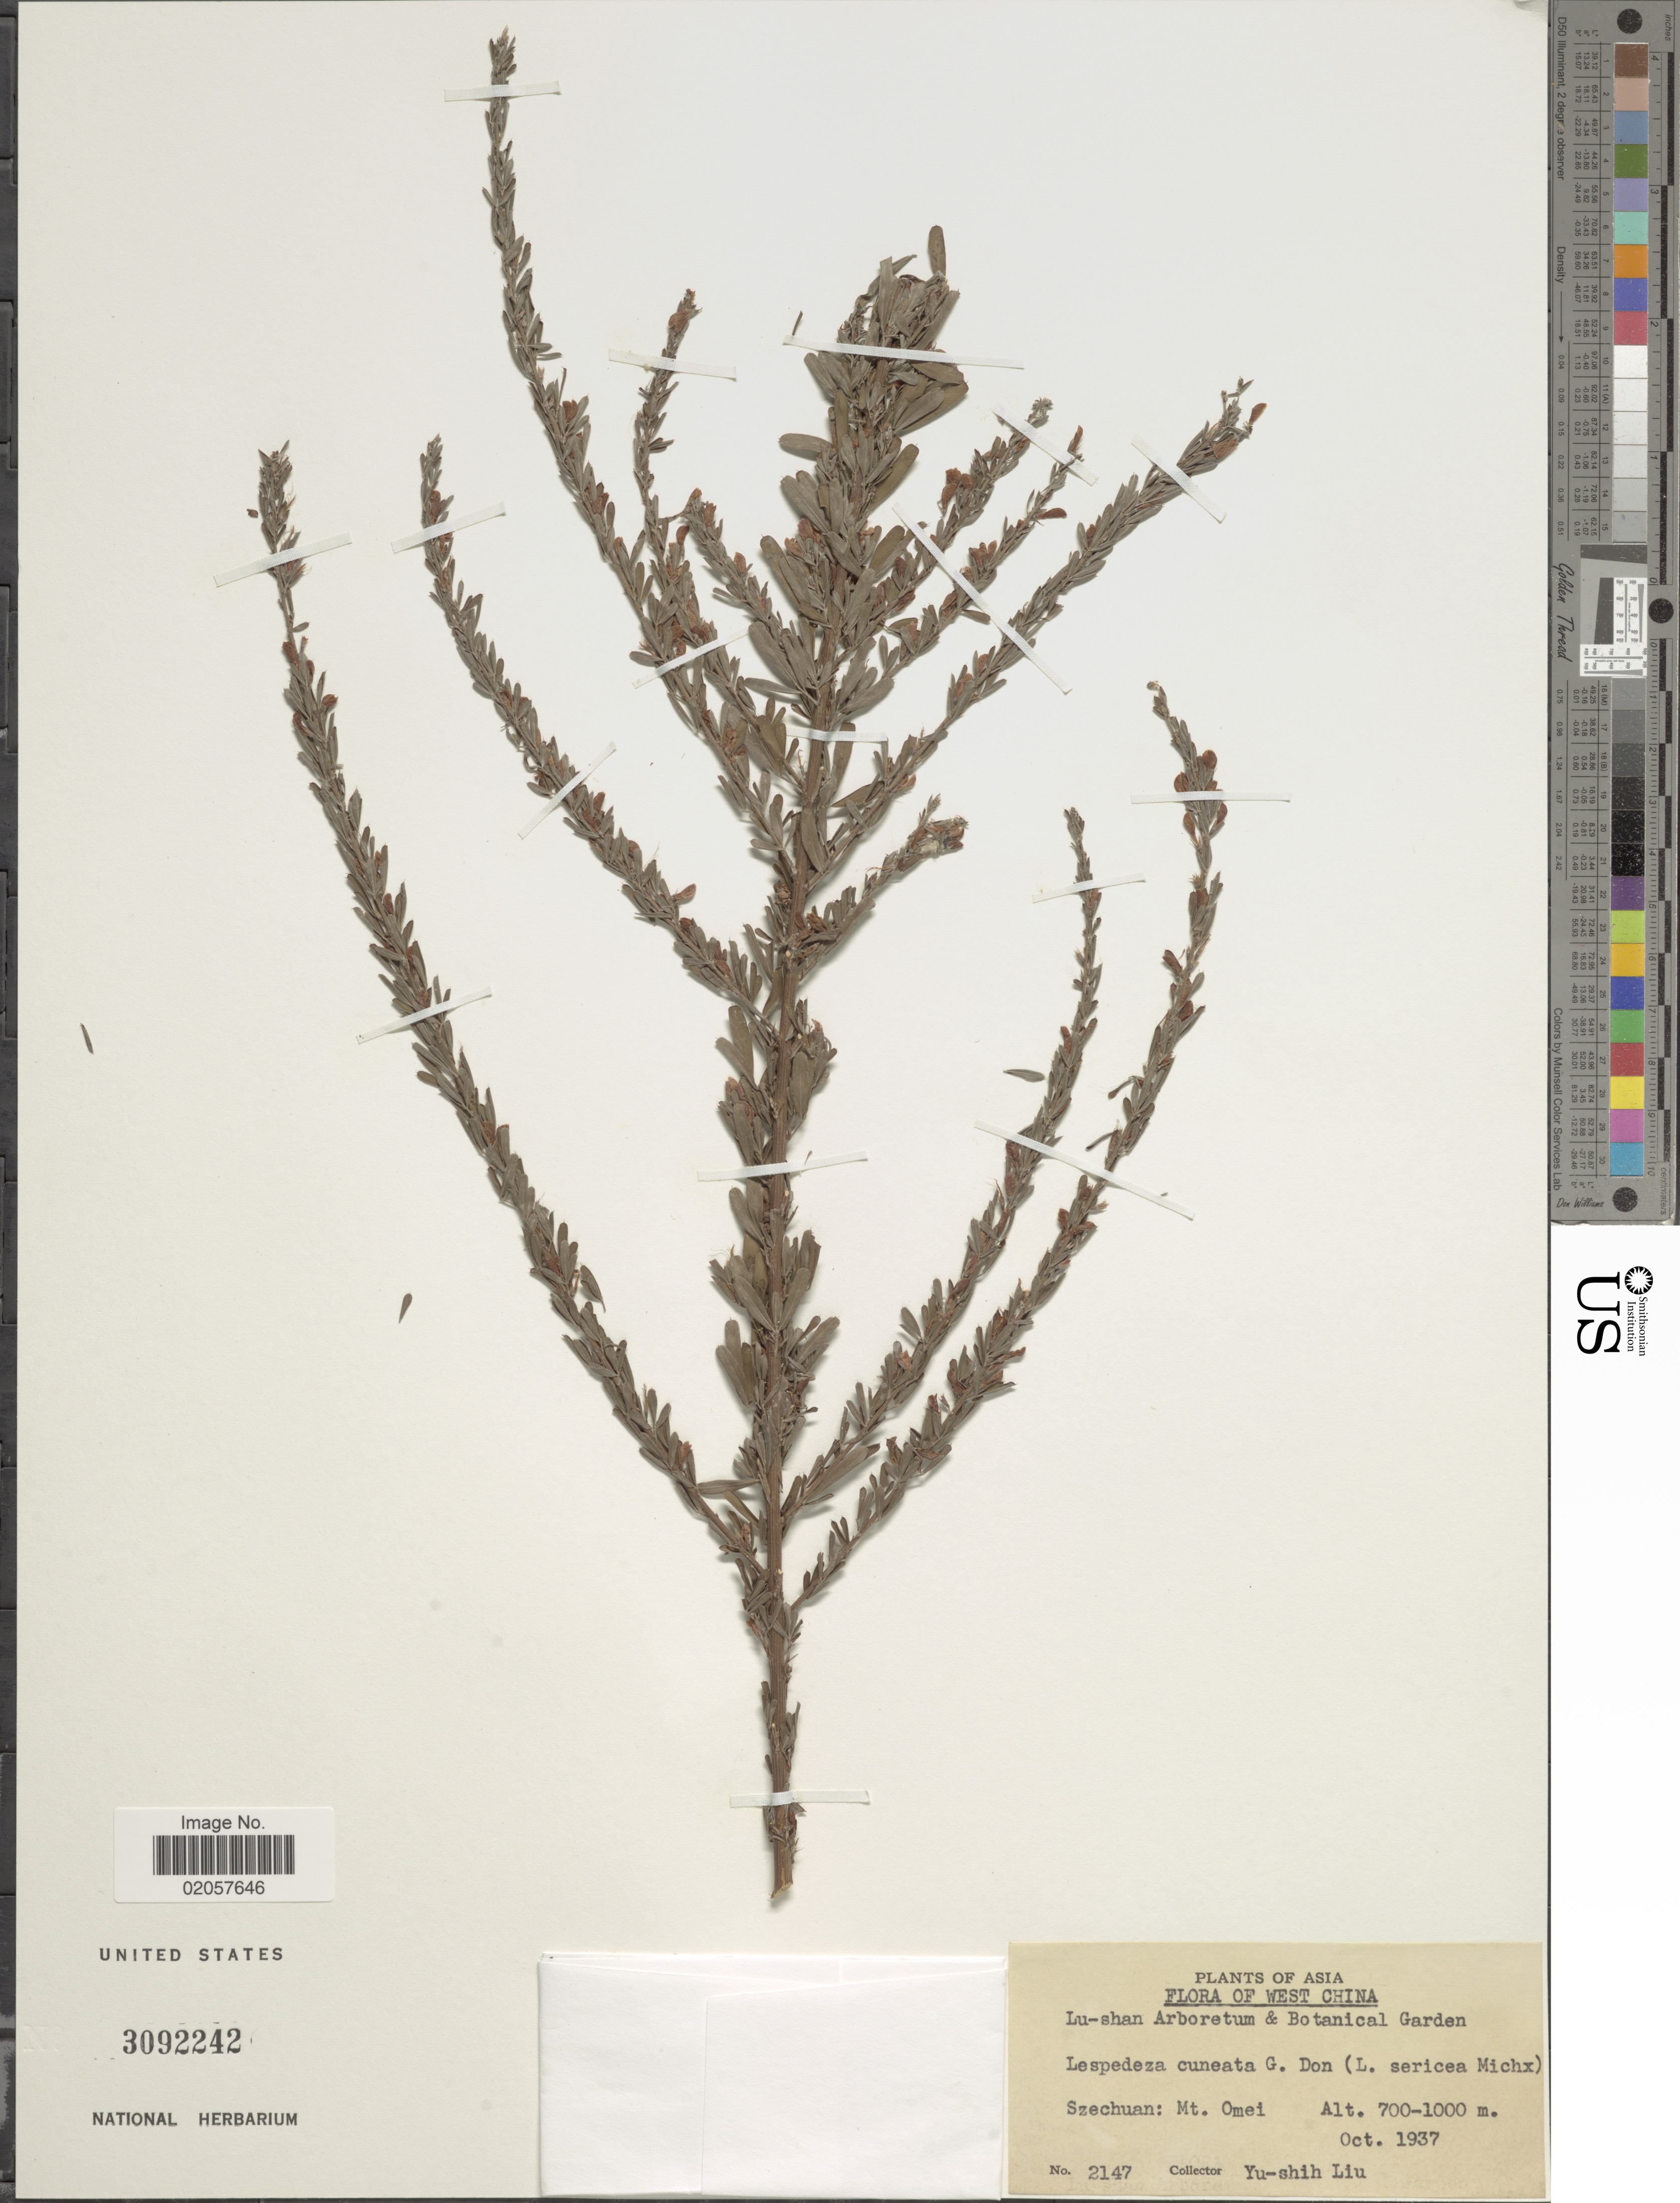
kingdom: Plantae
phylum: Tracheophyta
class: Magnoliopsida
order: Fabales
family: Fabaceae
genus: Lespedeza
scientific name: Lespedeza cuneata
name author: (Dum. Cours.) G. Don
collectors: Y.-S. Liu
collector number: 2147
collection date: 1937-10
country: China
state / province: Sichuan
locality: Szechuan: Mt. Omei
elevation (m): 700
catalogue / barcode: US 3092242